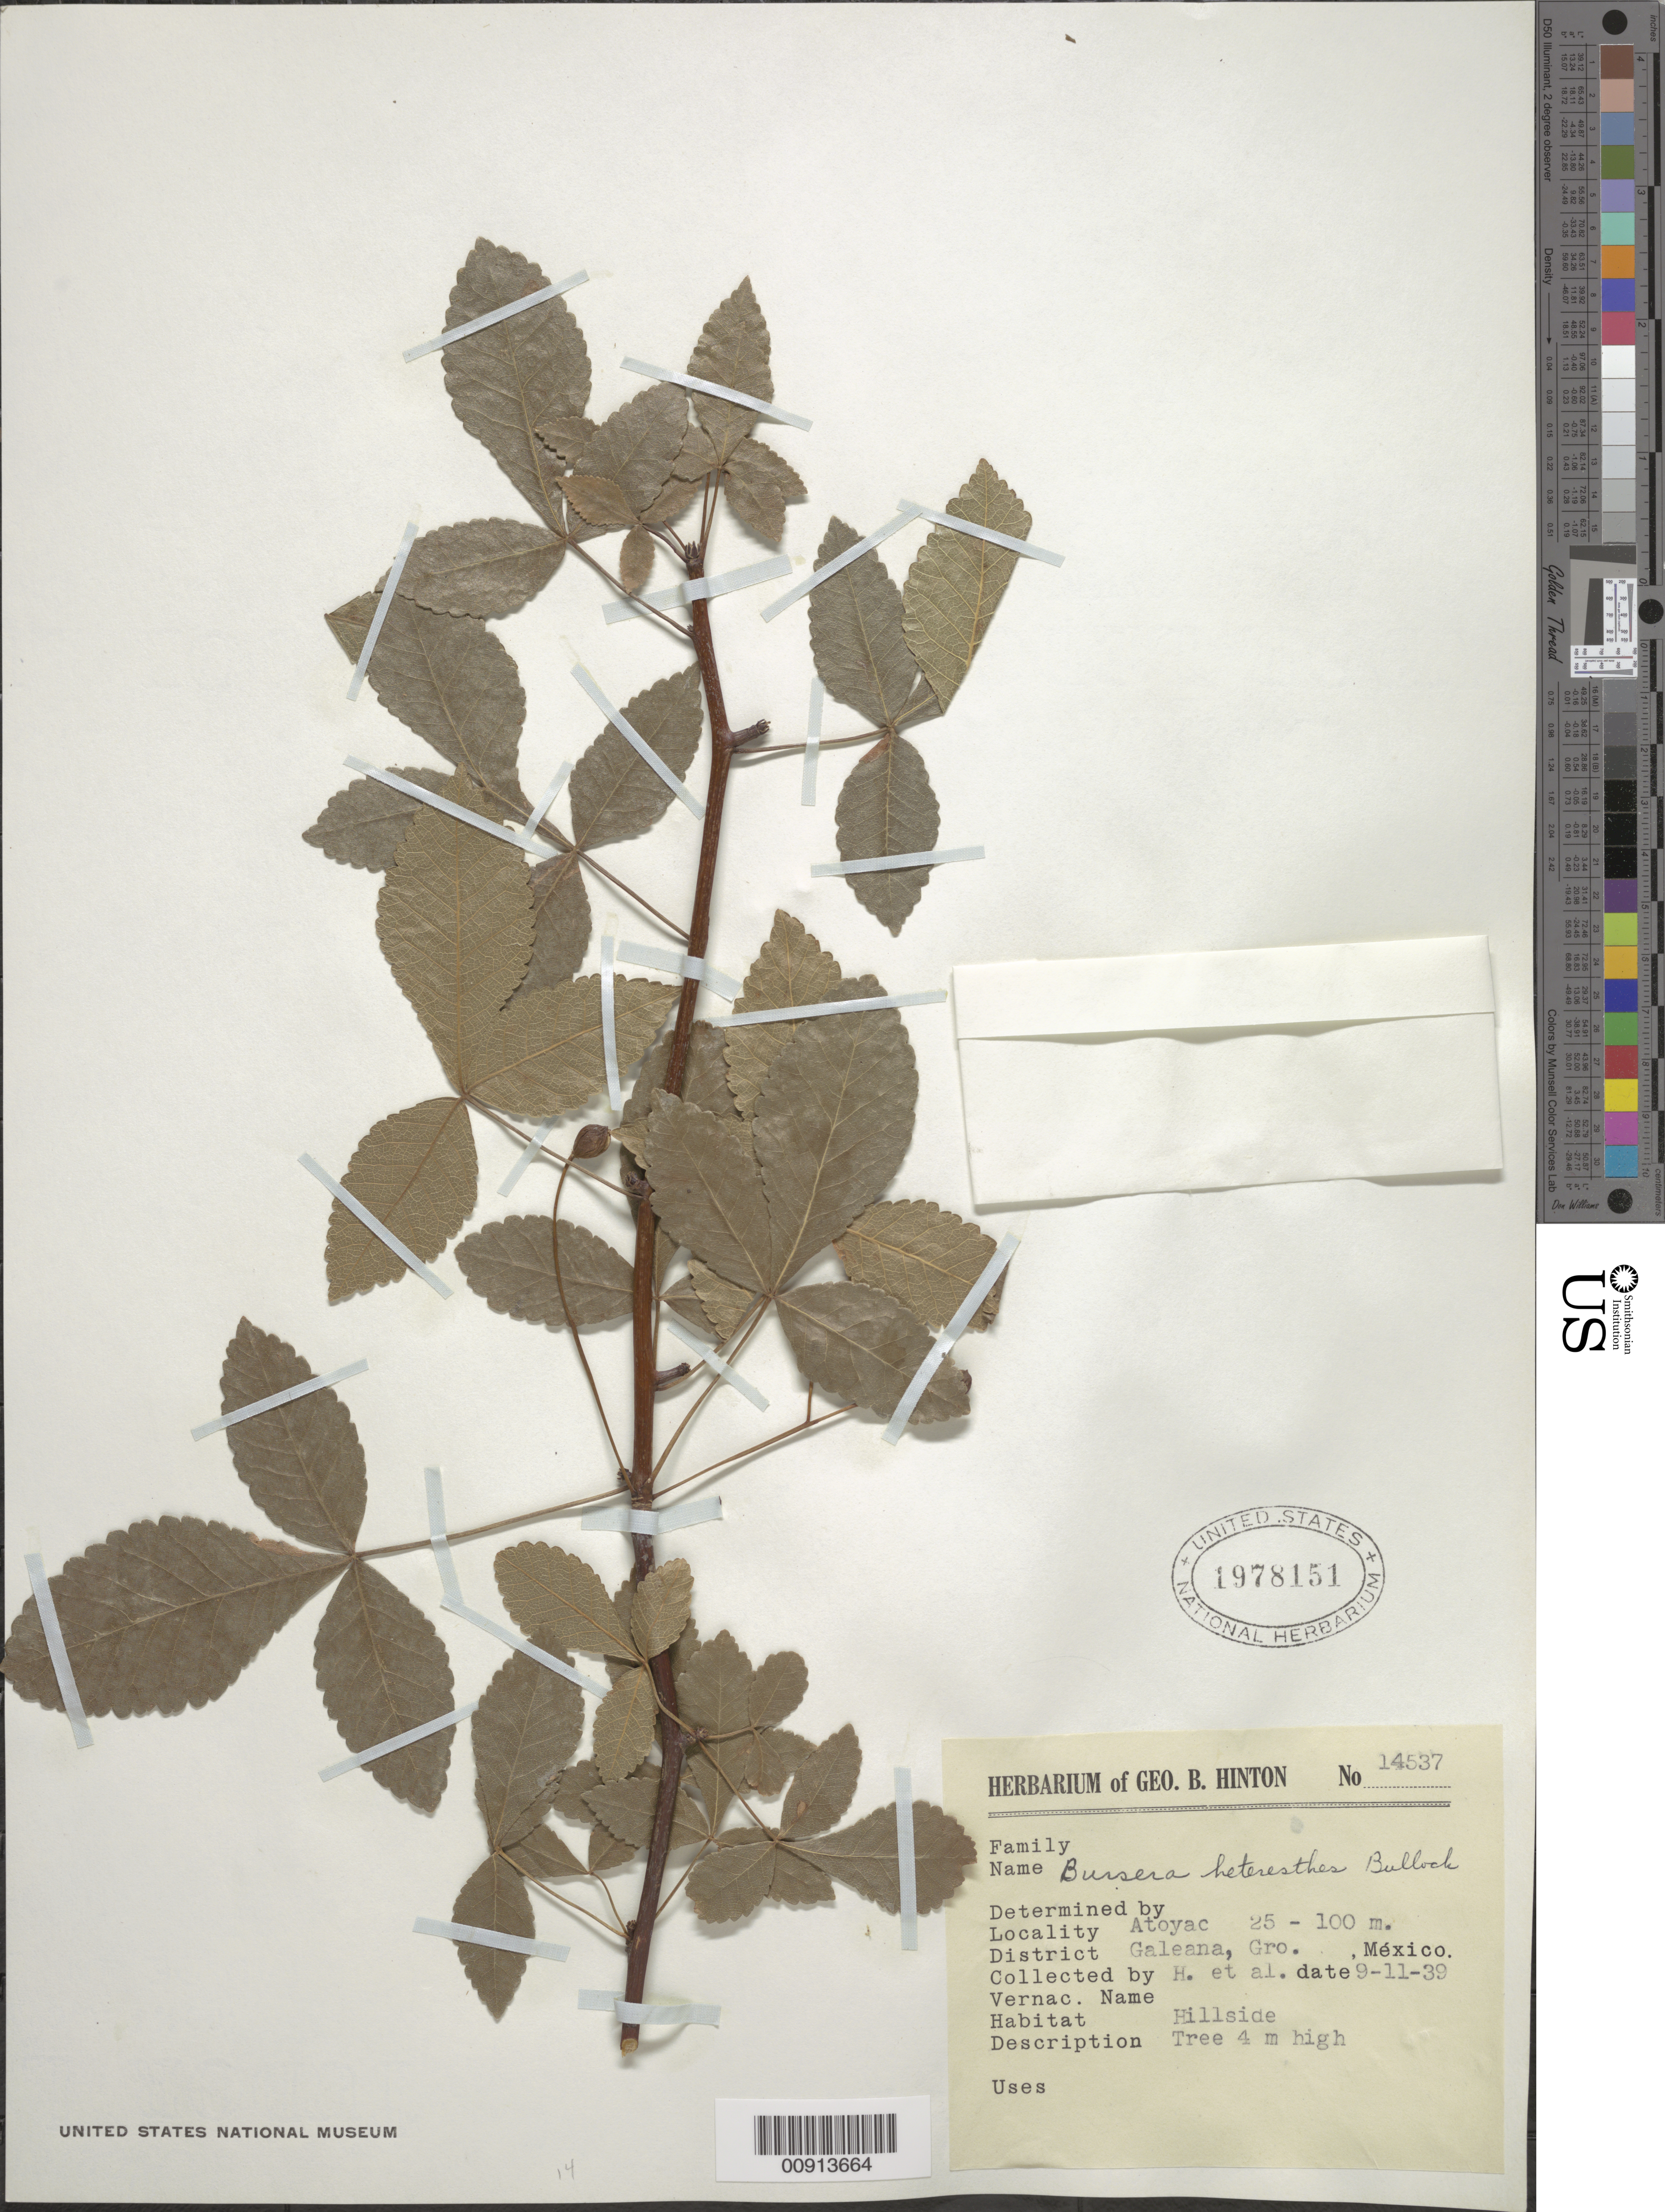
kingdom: Plantae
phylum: Tracheophyta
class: Magnoliopsida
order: Sapindales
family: Burseraceae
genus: Bursera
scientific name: Bursera heteresthes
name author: Bullock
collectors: G. B. Hinton & et al.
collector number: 14537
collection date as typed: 11 Sep 1939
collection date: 1939-09-11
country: Mexico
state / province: Guerrero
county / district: Galeana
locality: Atoyac, District Galeana, Guerrero.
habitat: Hillside.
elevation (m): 100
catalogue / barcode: US 1978151